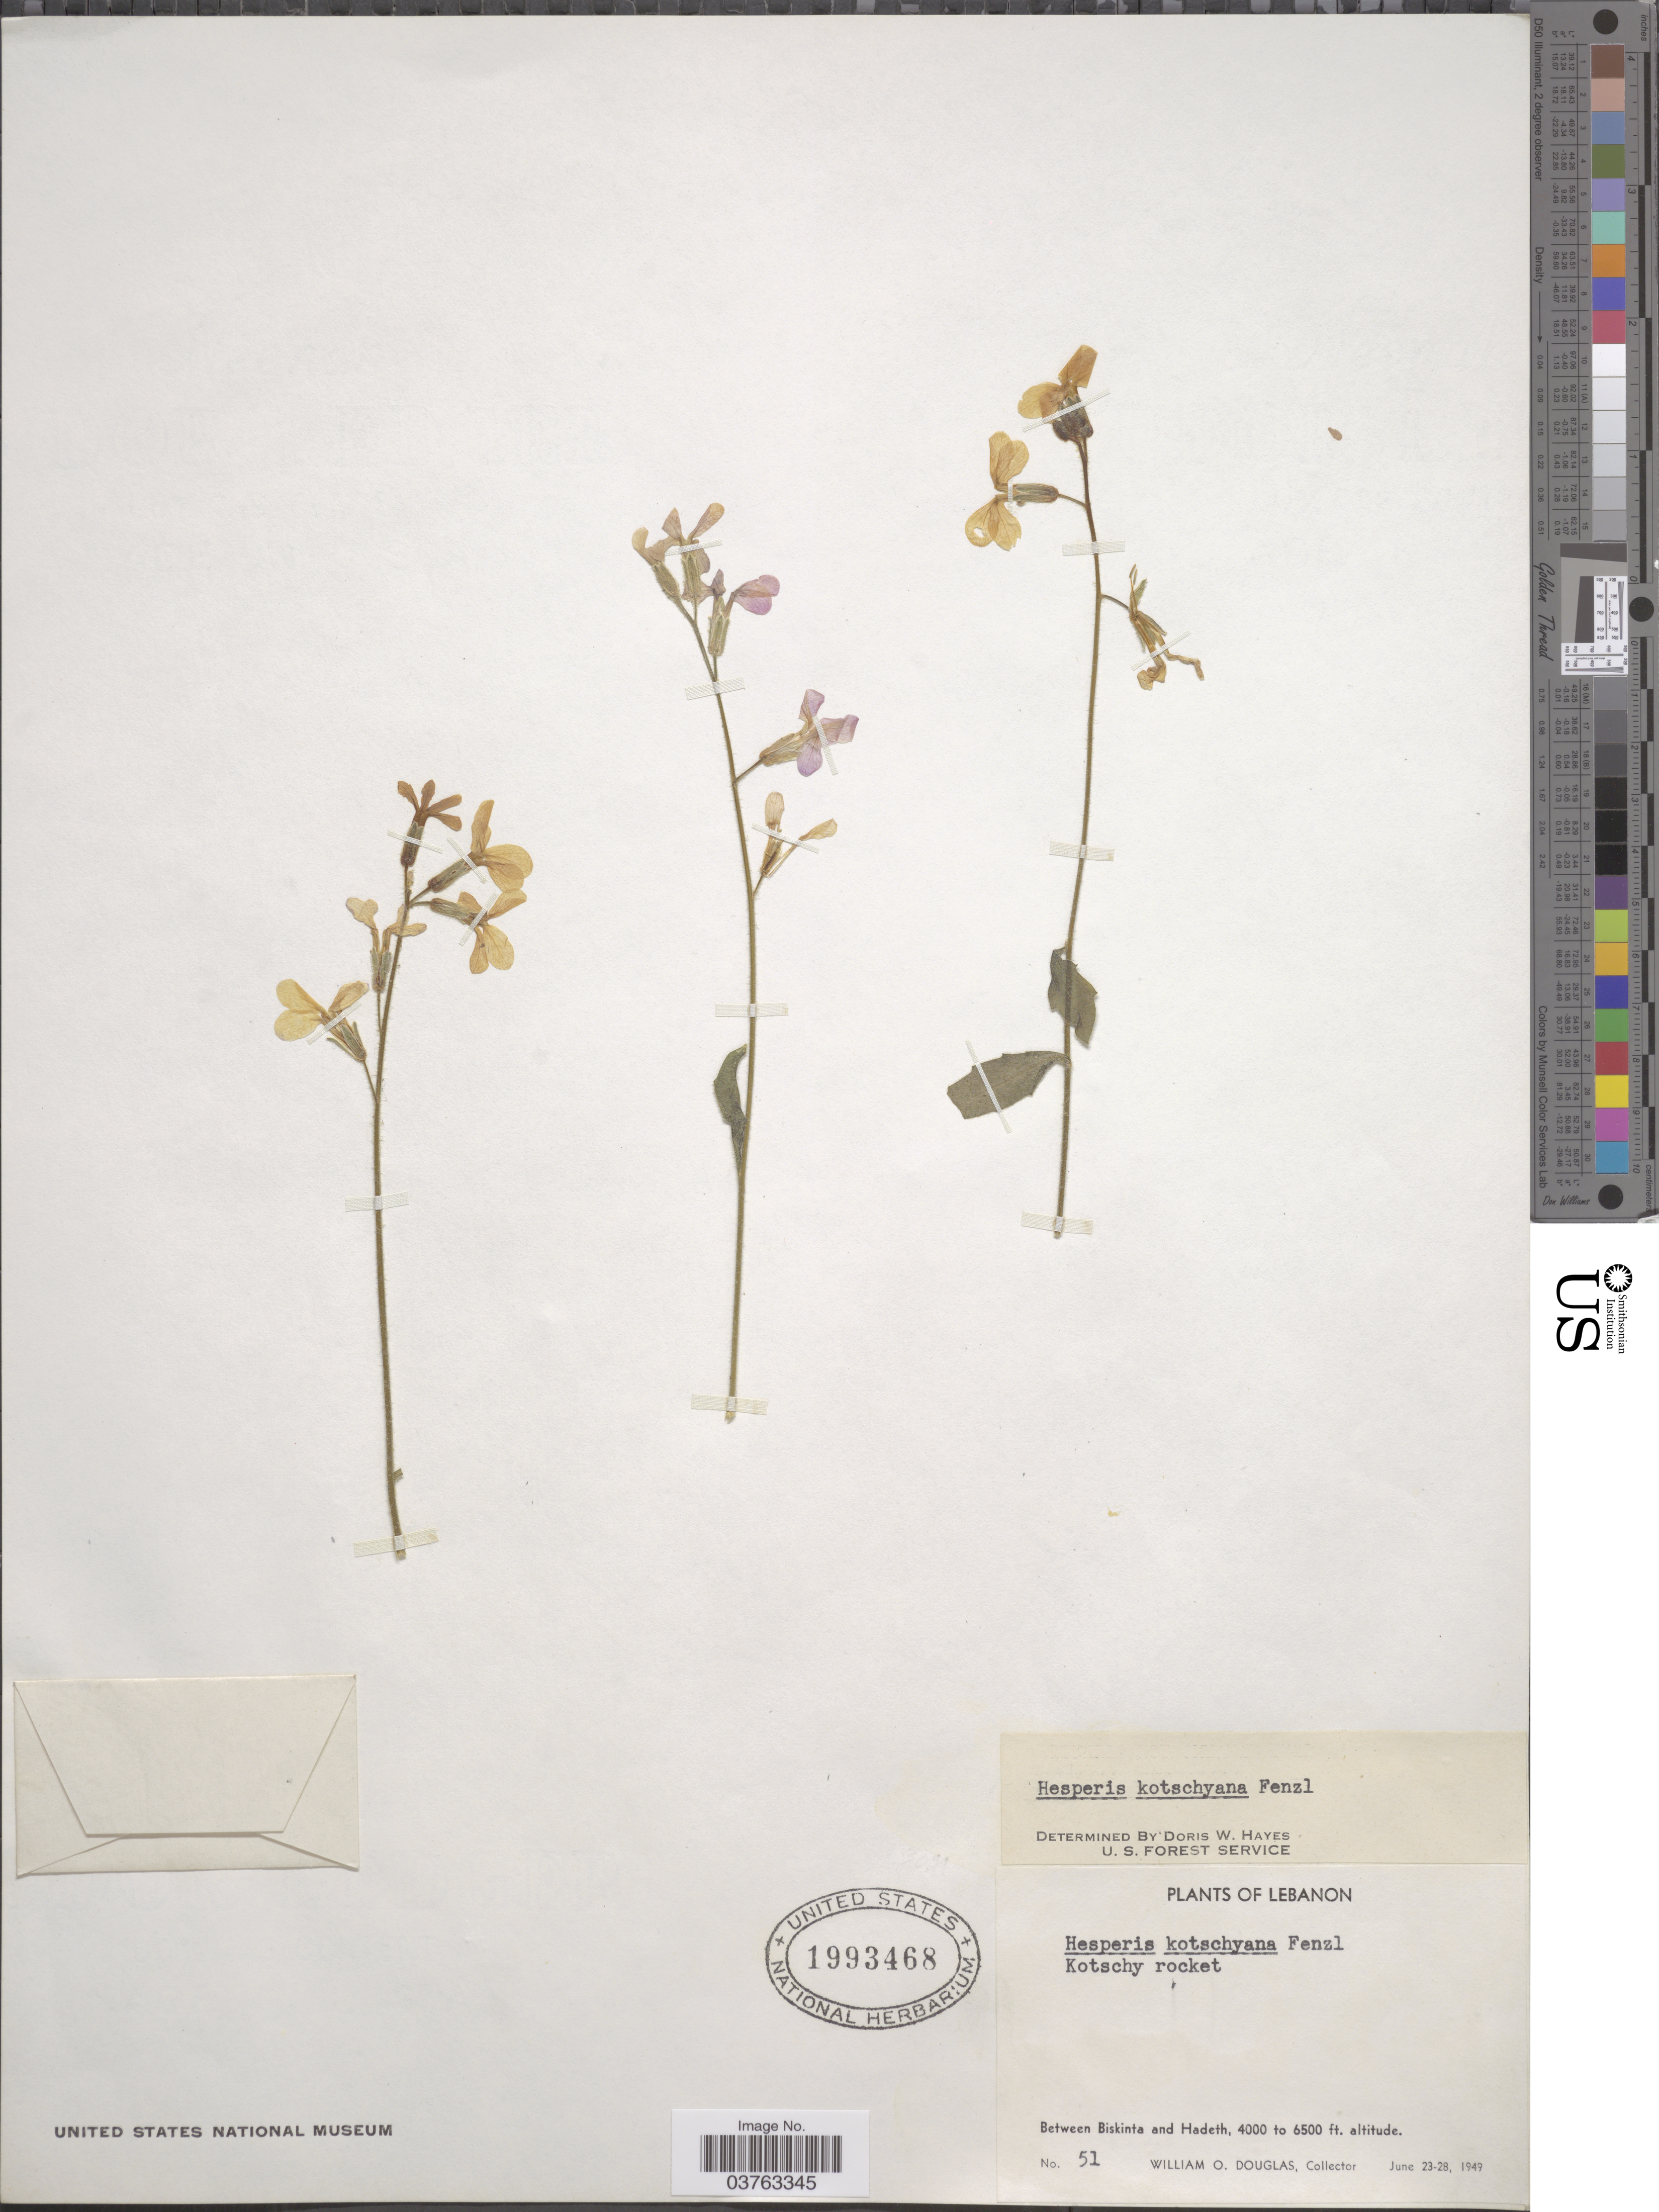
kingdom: Plantae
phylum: Tracheophyta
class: Magnoliopsida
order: Brassicales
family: Brassicaceae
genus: Hesperis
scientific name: Hesperis kotschyana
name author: Fenzl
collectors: W. Douglas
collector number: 51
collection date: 1949-06-23/1949-06-28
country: Lebanon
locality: Between Biskinta and Hadeth.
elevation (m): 1219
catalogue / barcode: US 1993468